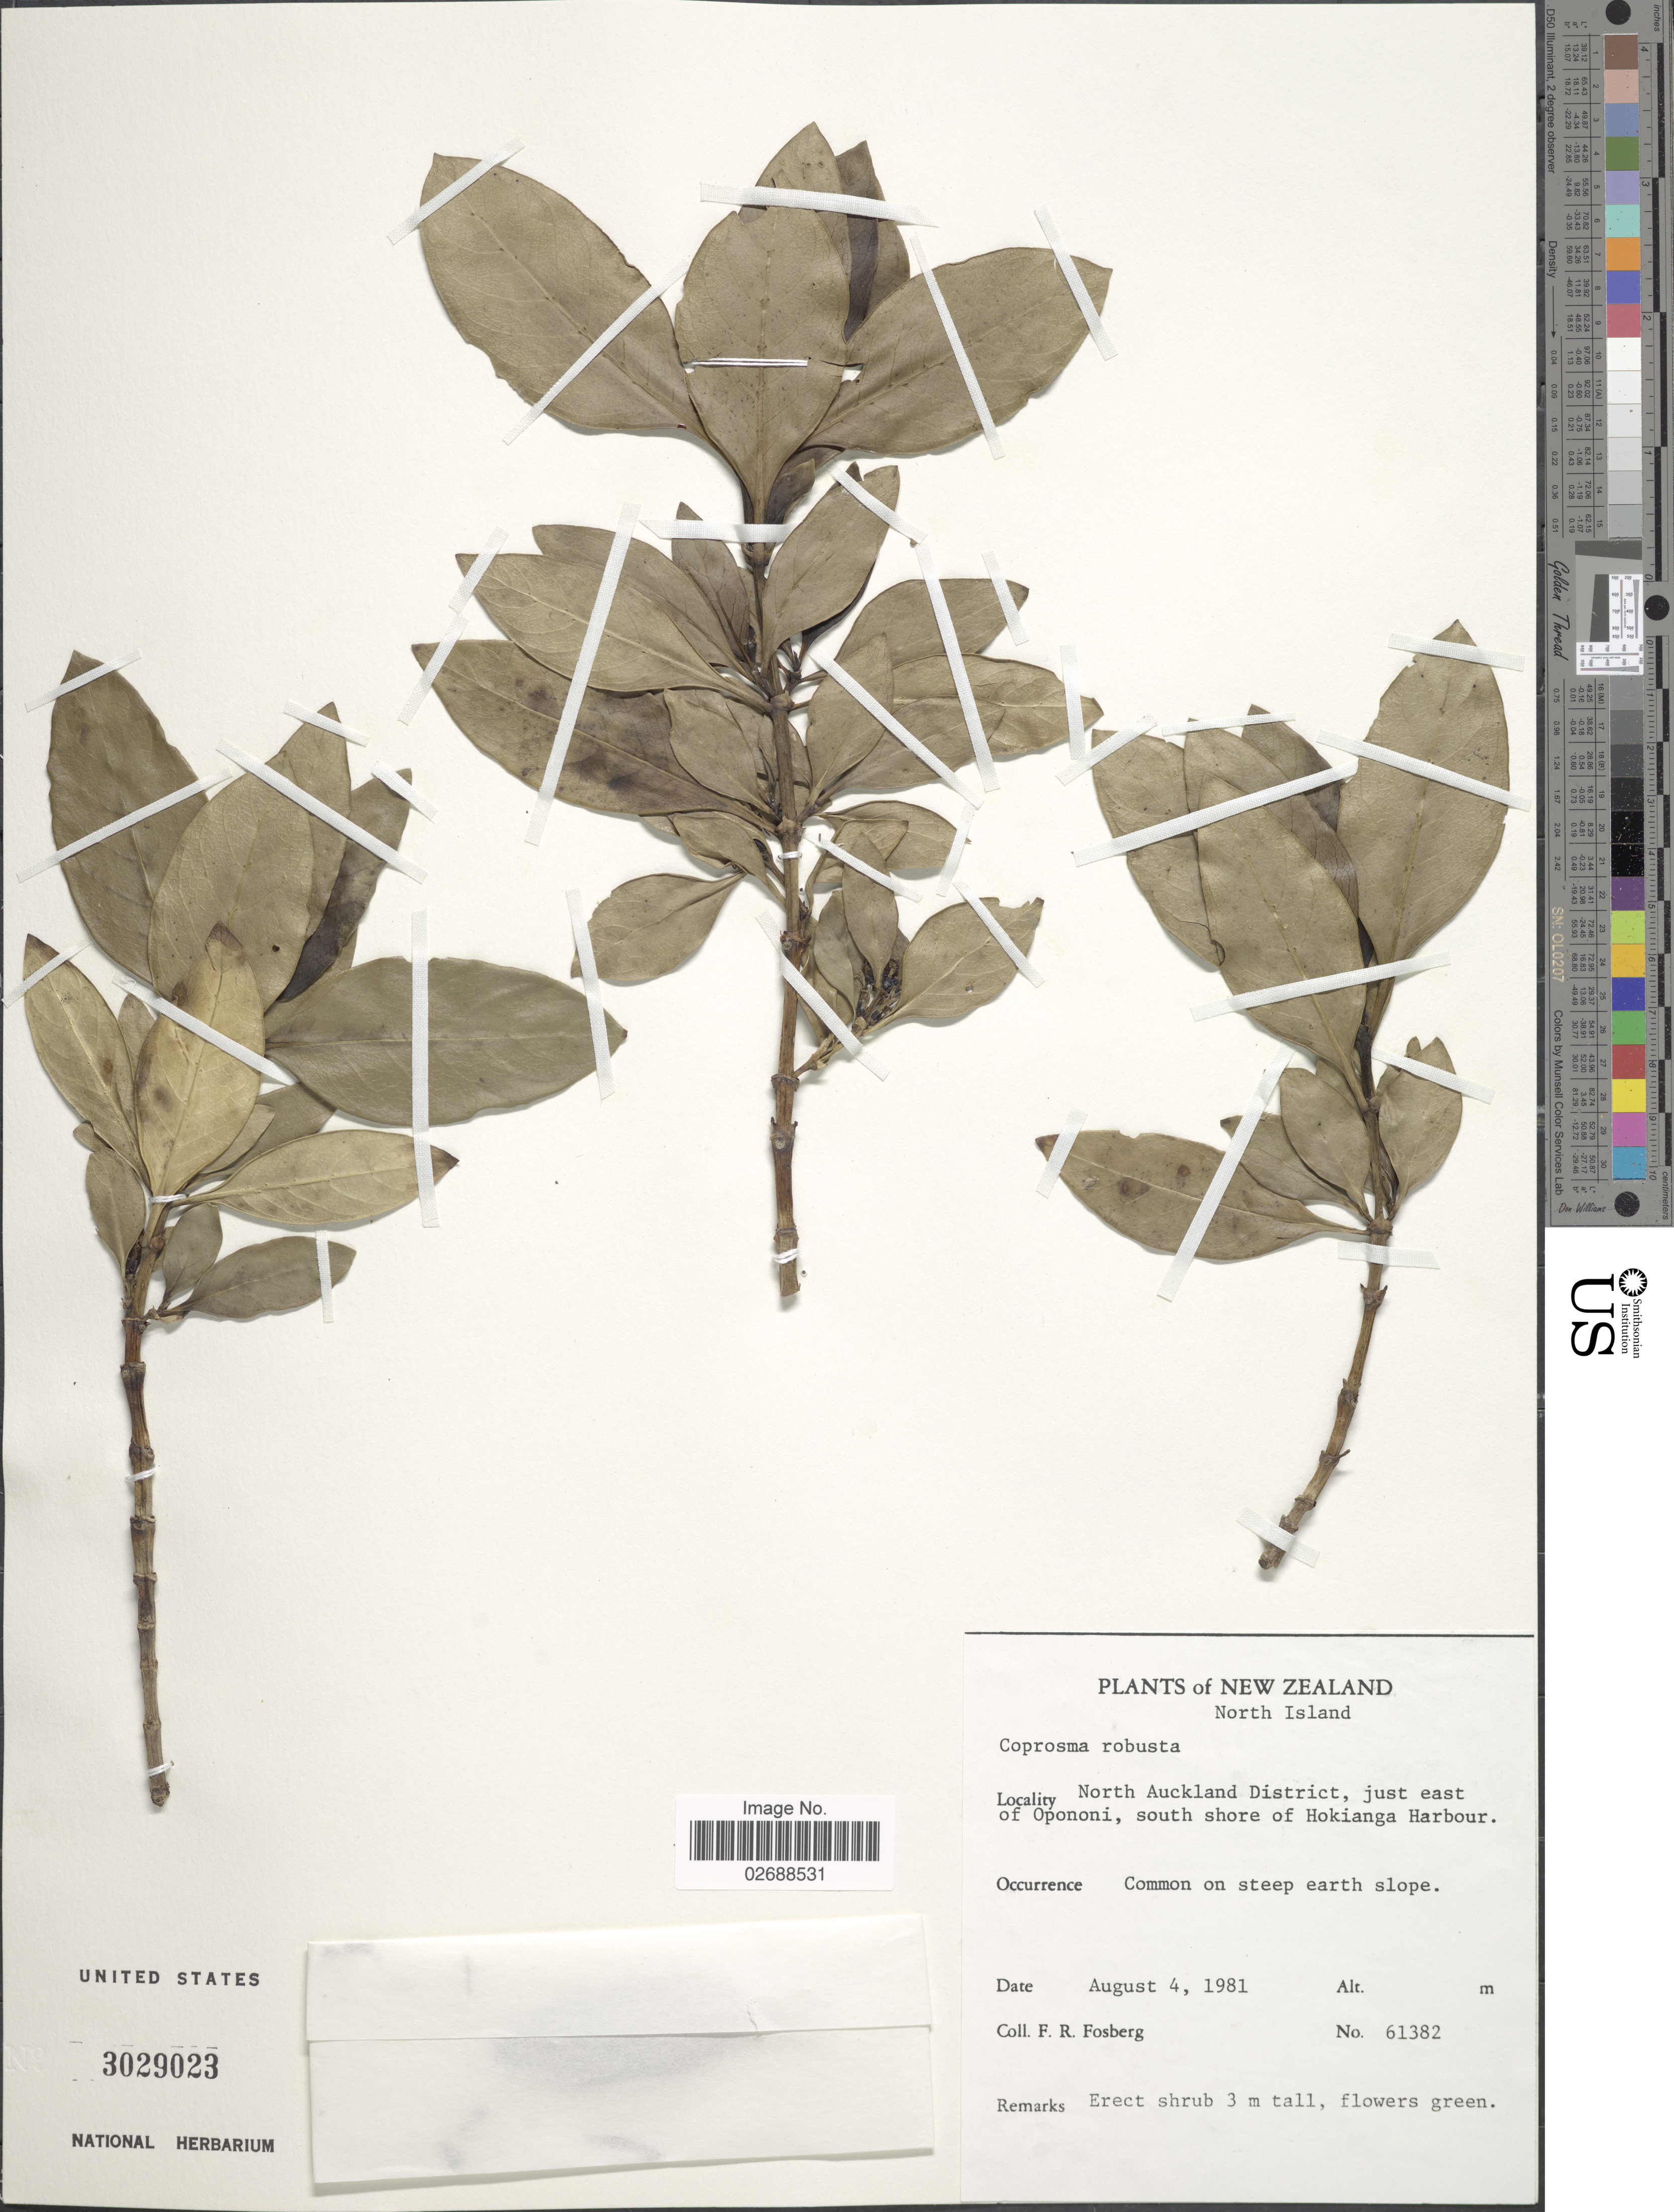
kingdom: Plantae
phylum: Tracheophyta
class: Magnoliopsida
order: Gentianales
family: Rubiaceae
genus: Coprosma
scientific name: Coprosma robusta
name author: Raoul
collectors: F. R. Fosberg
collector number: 61382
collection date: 1981-08-04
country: New Zealand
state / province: Auckland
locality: North Island, North Auckland District, just east of Opononi, south shore of Hokianga Harbour, common on steep earth slope.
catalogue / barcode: US 3029023